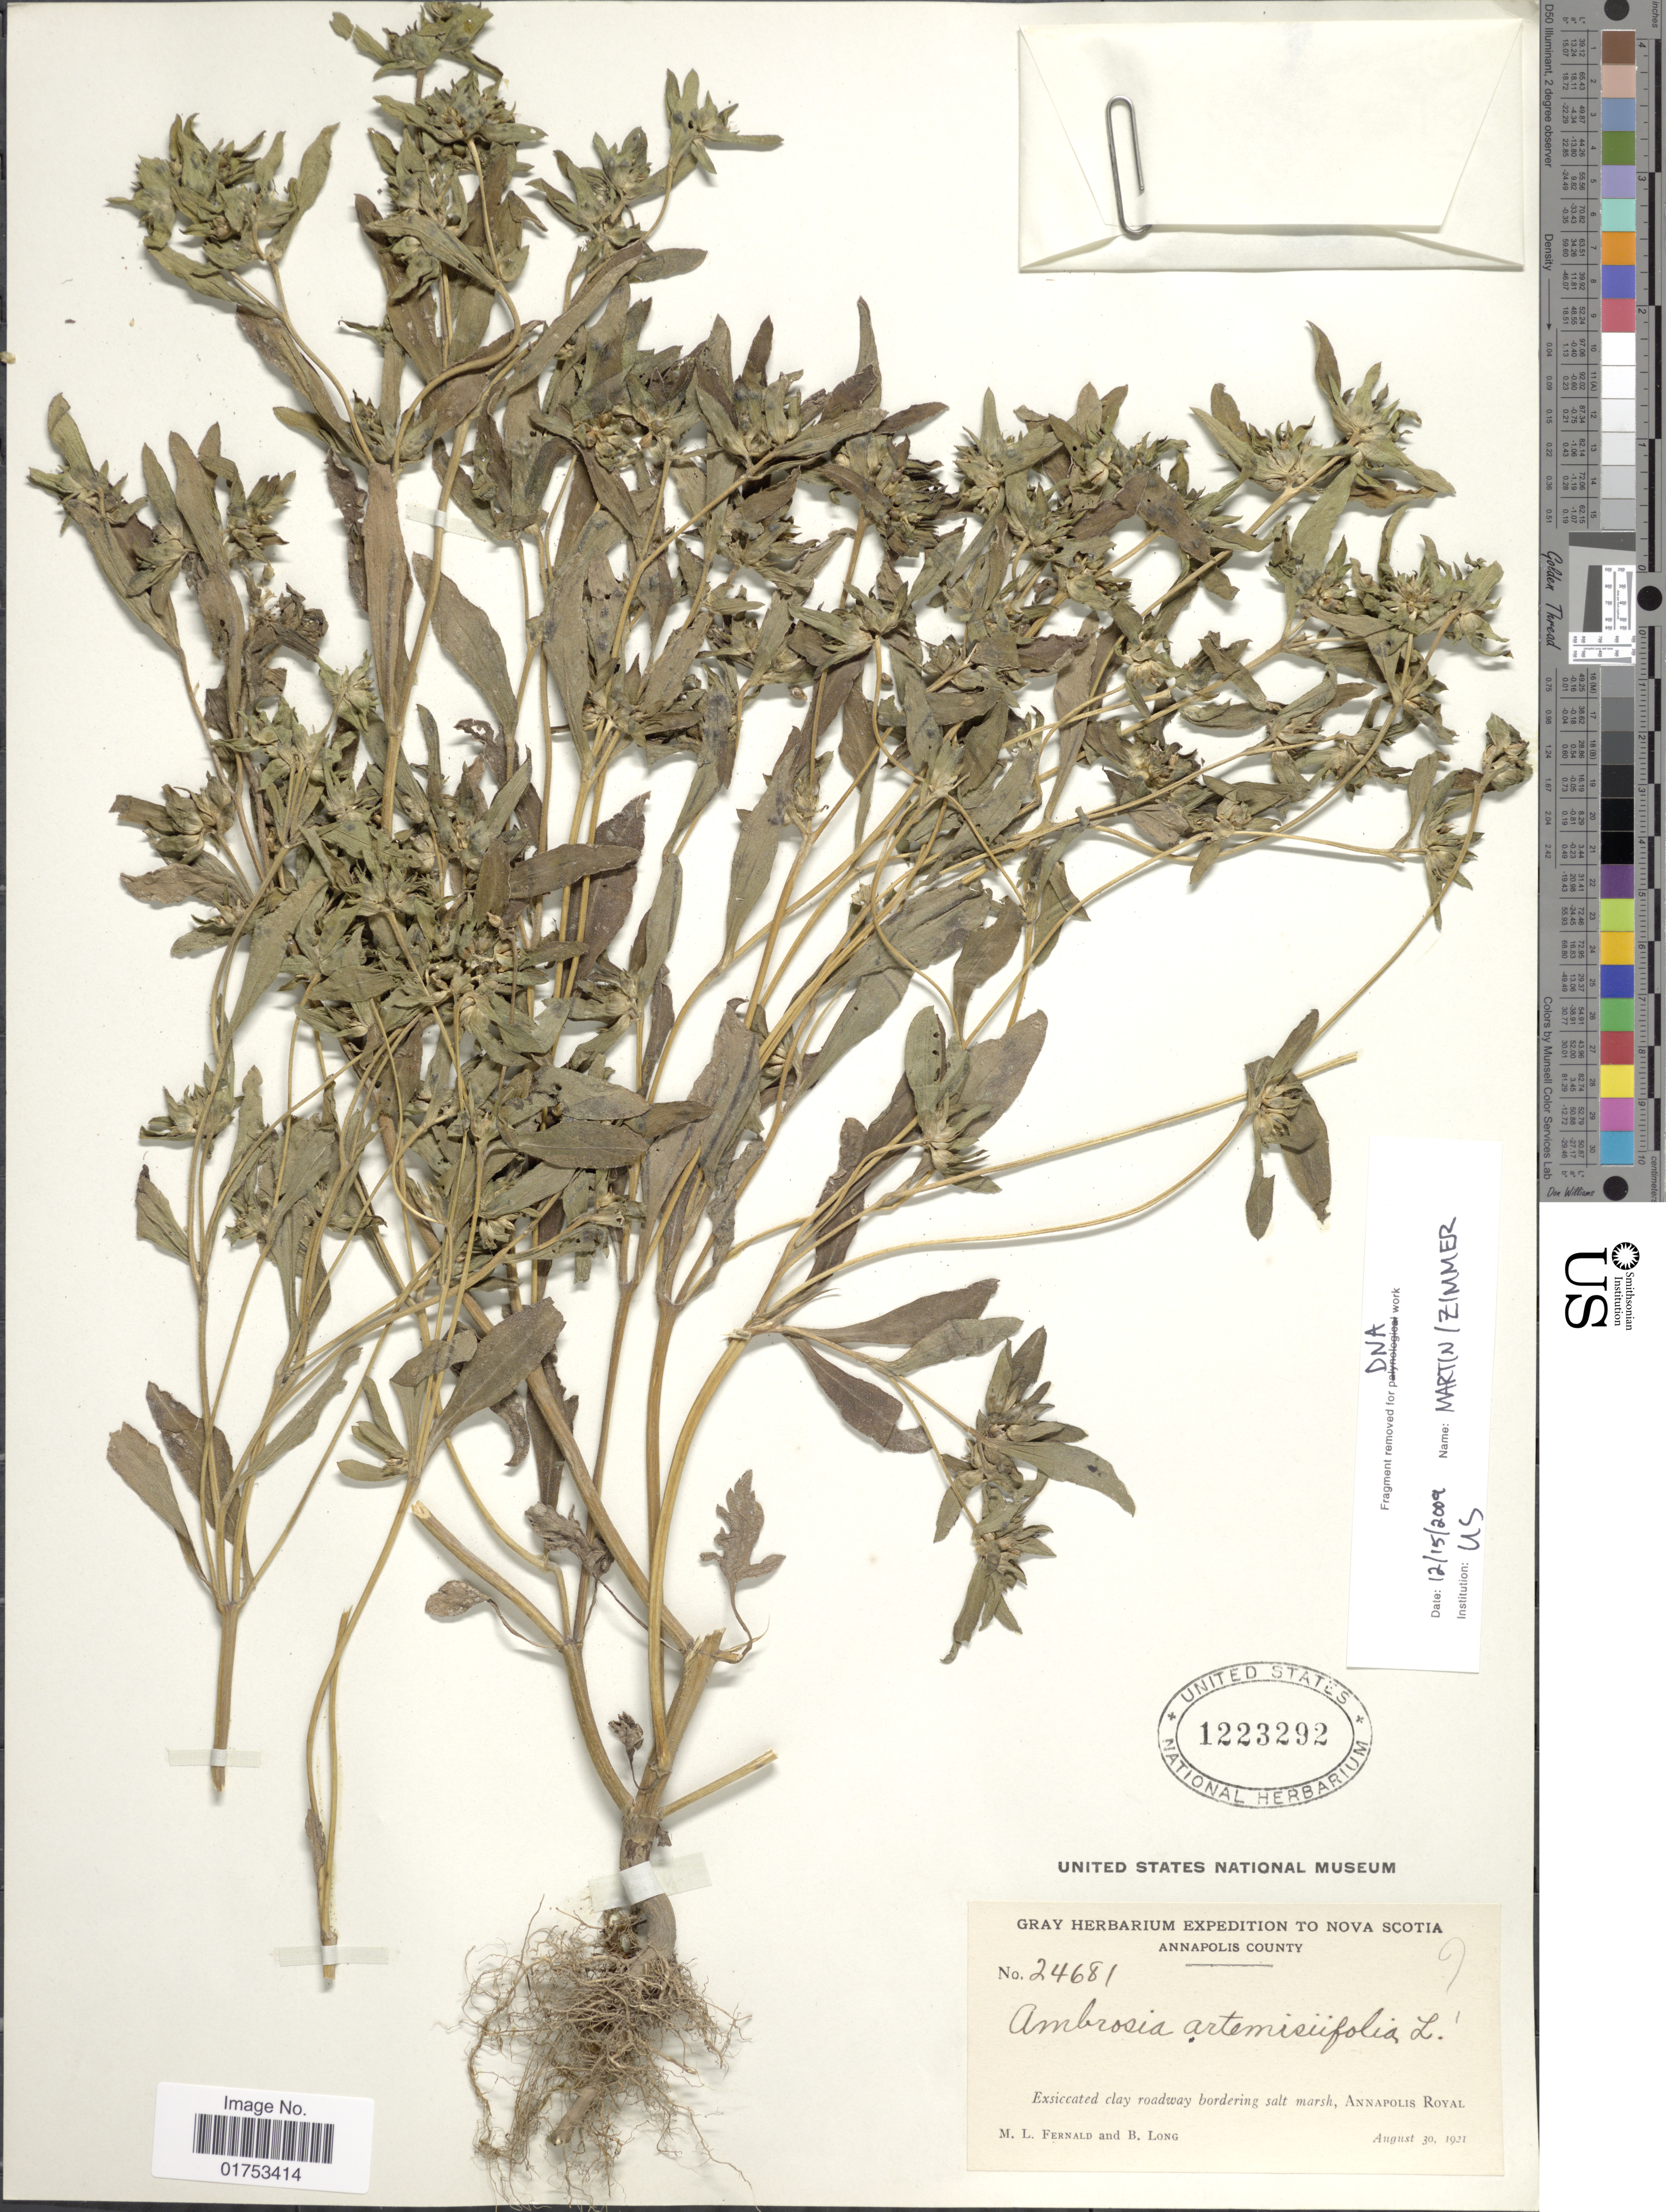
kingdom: Plantae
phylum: Tracheophyta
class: Magnoliopsida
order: Asterales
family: Asteraceae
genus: Ambrosia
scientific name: Ambrosia artemisiifolia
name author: L.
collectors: M. L. Fernald & B. Long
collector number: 24681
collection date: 1921-08-30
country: Canada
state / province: Nova Scotia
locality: Annapolis County, Annapolis Royal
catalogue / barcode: US 1223292